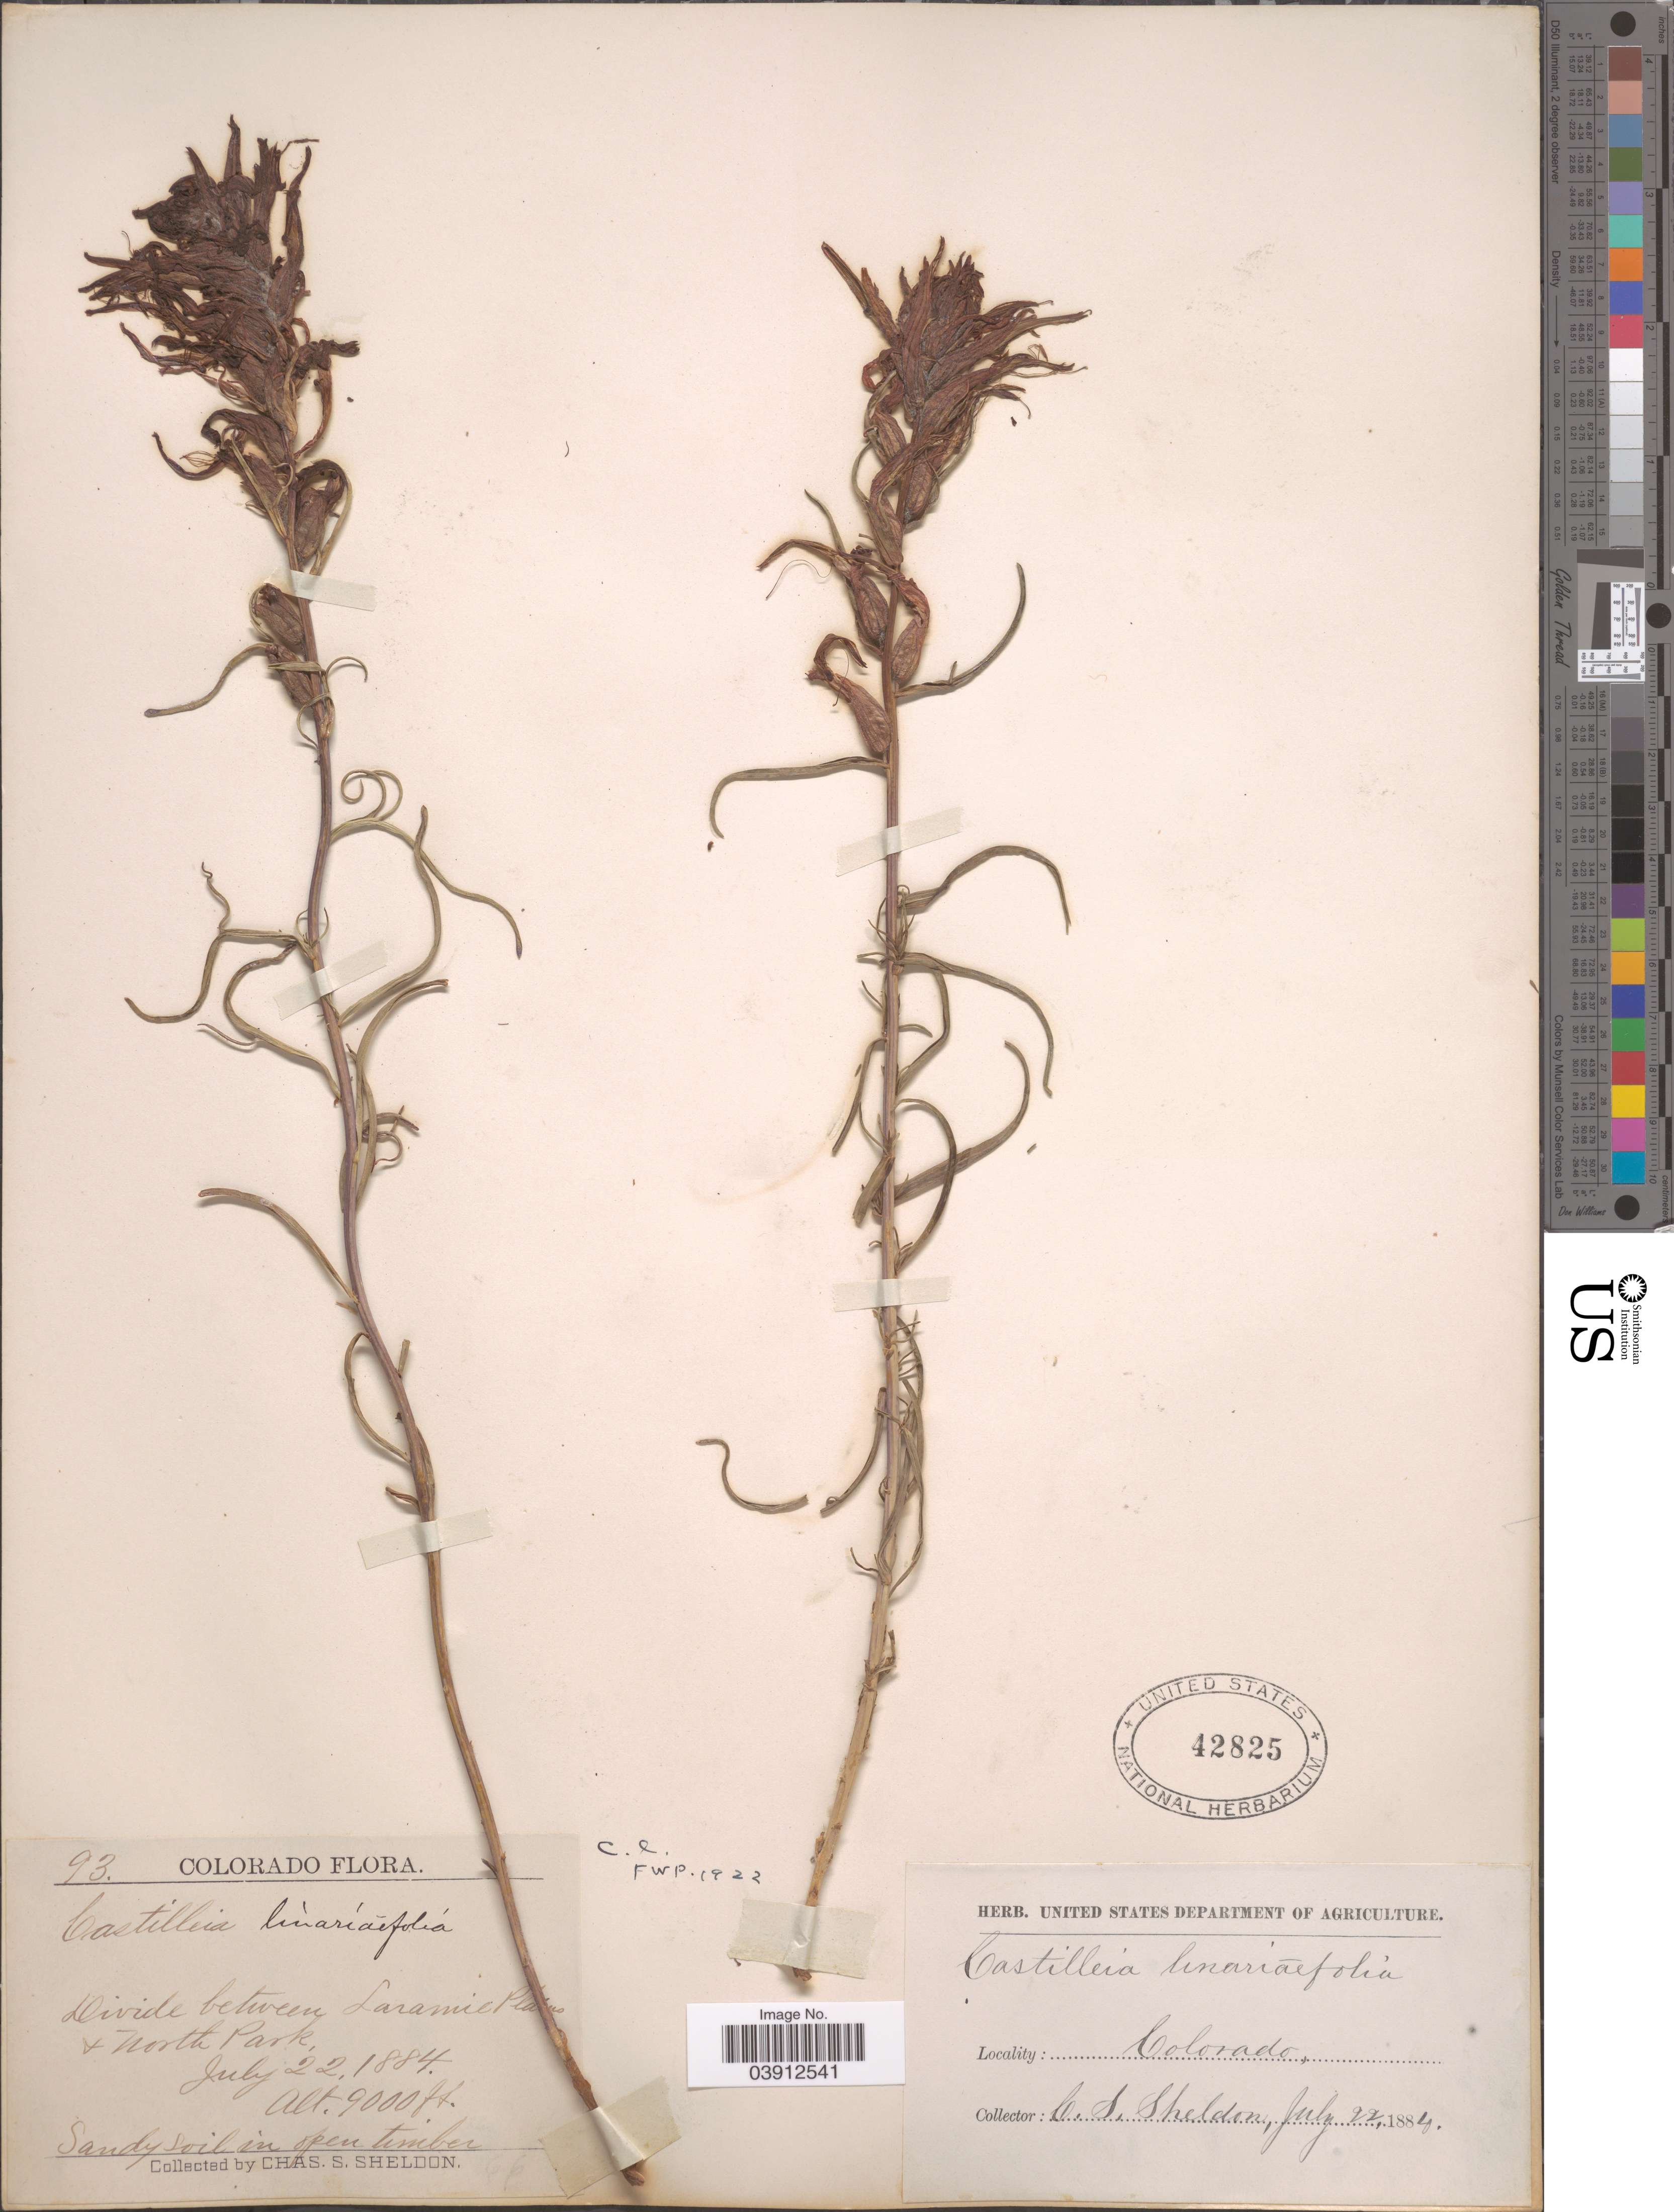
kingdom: Plantae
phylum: Tracheophyta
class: Magnoliopsida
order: Lamiales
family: Orobanchaceae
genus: Castilleja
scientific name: Castilleja linariifolia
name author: Benth.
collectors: C. S. Sheldon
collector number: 93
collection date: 1884-07-22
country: United States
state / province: Colorado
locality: Divide between Laramie Plains + North Park.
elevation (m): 2743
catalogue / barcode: US 42825